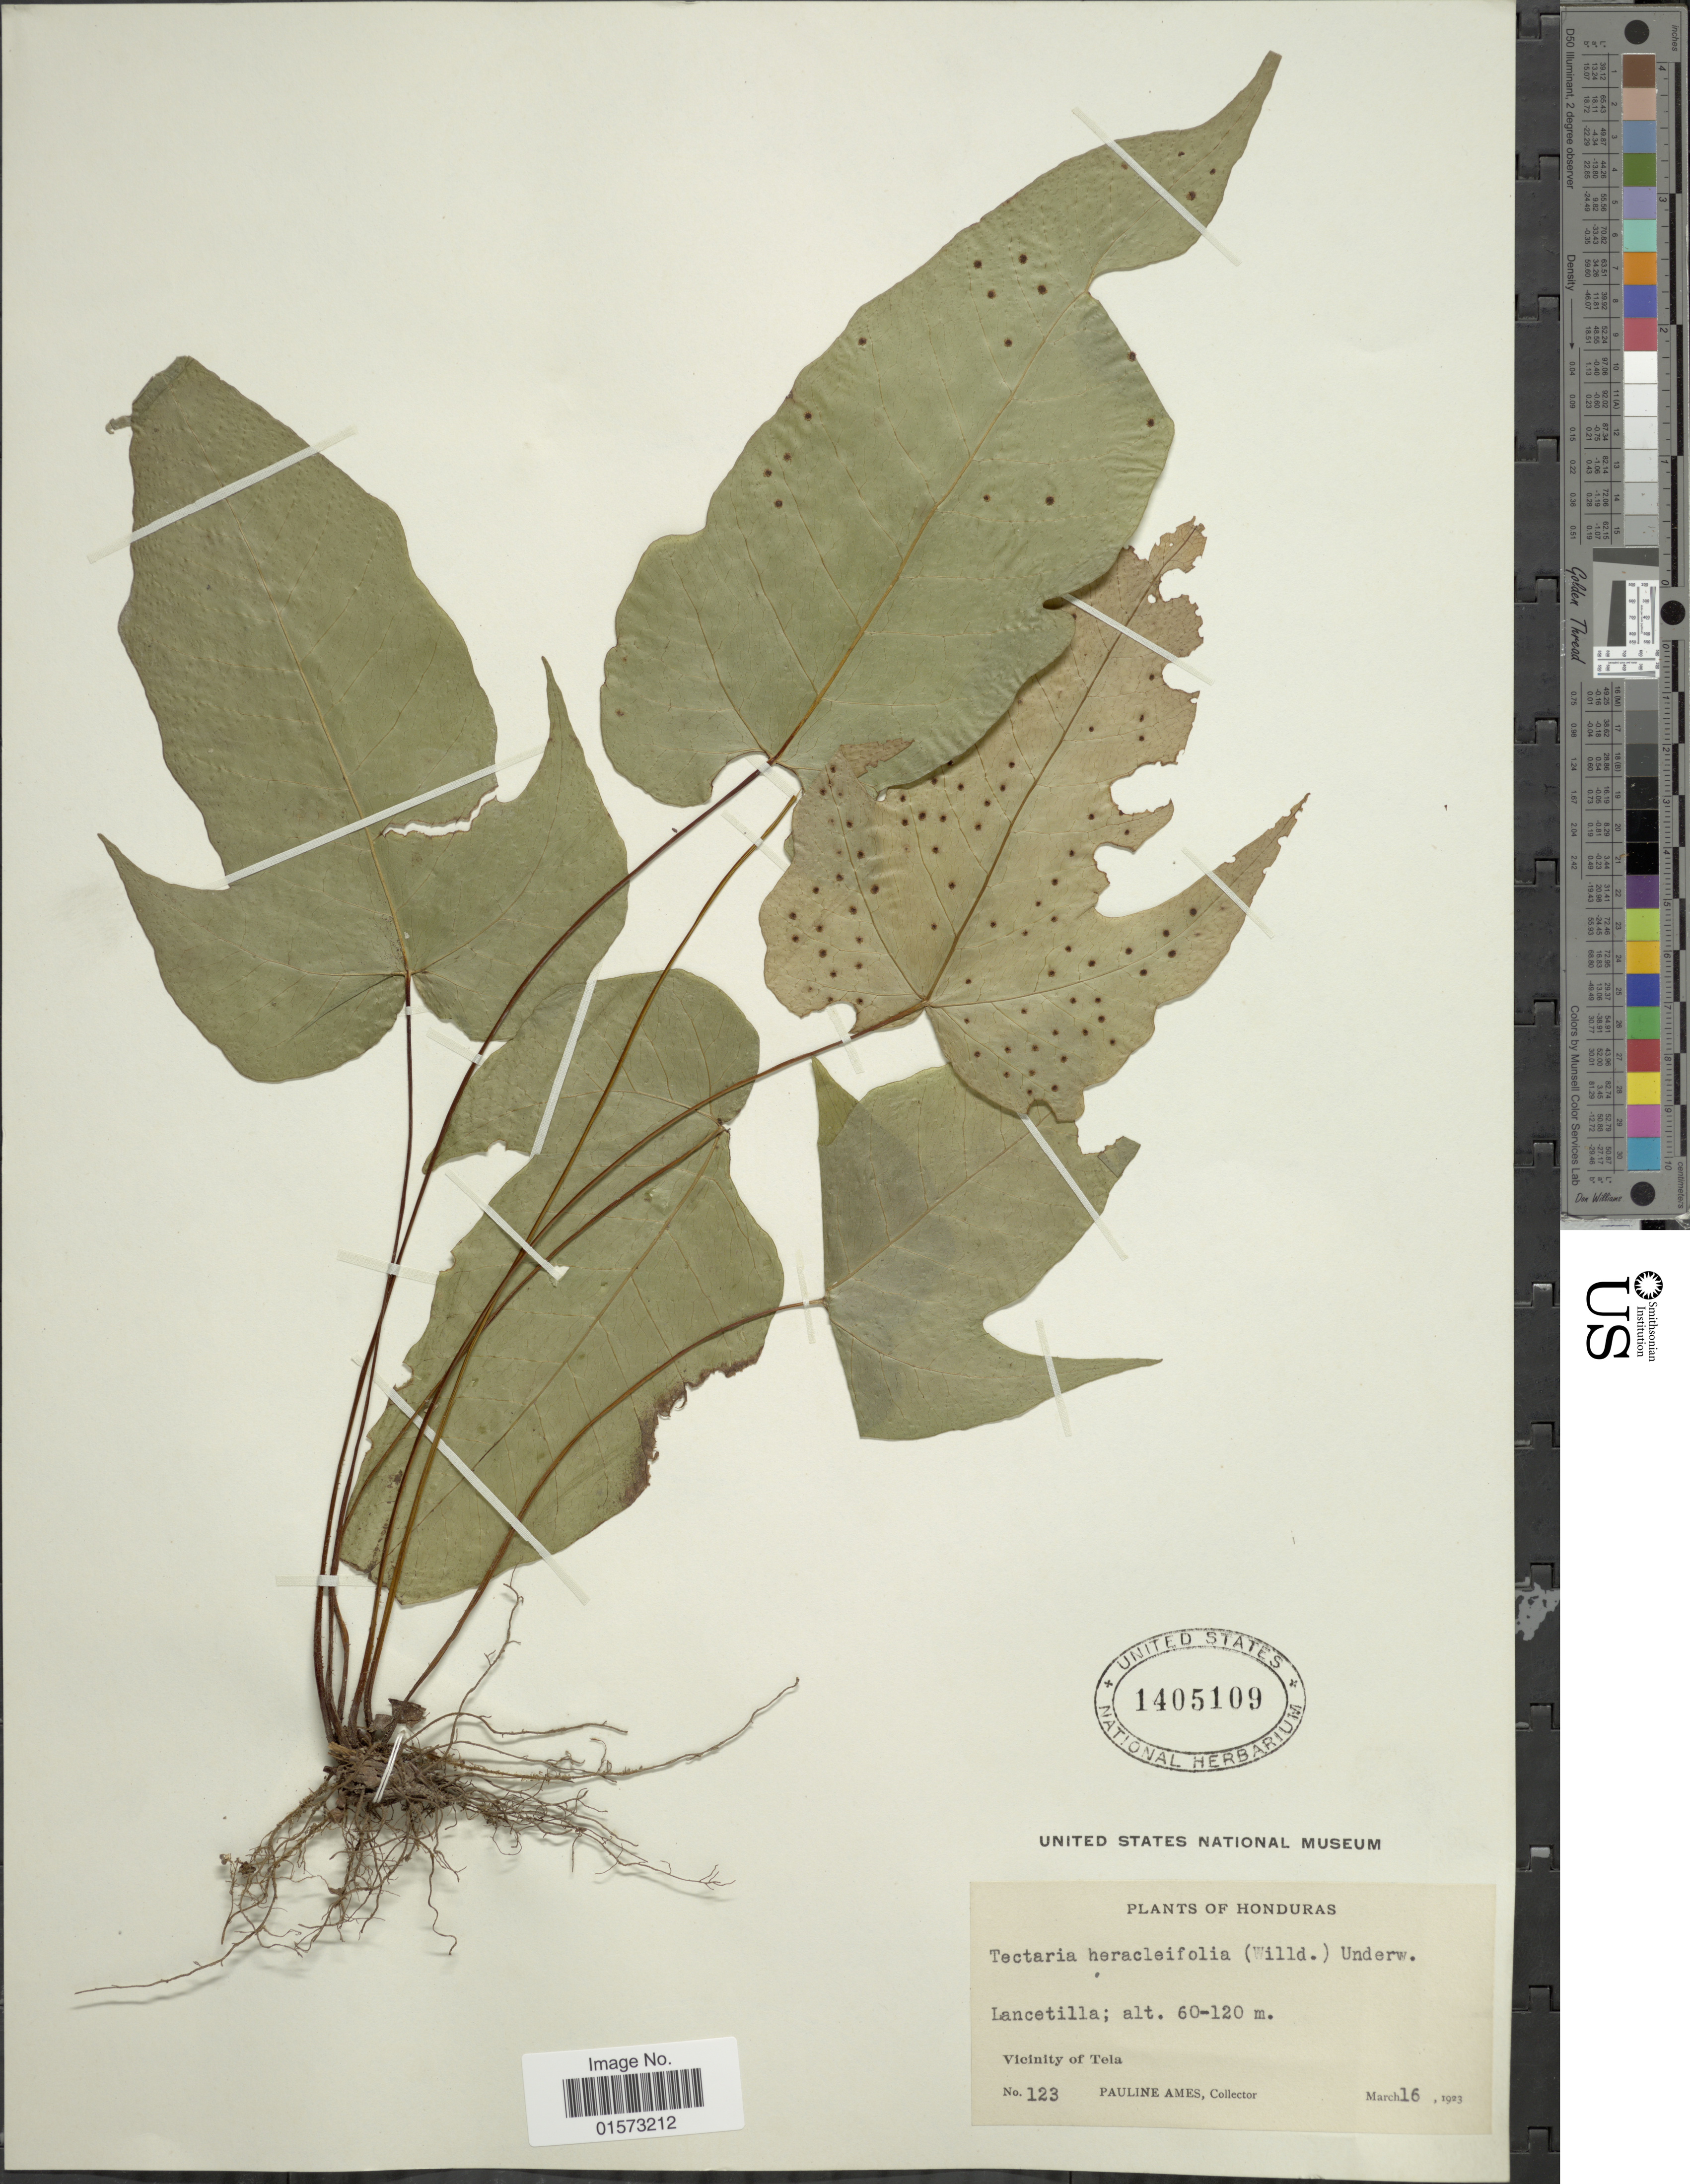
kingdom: Plantae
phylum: Tracheophyta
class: Polypodiopsida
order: Polypodiales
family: Tectariaceae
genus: Tectaria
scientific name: Tectaria heracleifolia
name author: (Willd.) Underw.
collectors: P. Ames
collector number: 123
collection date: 1923-03-16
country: Honduras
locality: Lancetilla, Vicinity of Tela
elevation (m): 60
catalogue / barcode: US 1405109